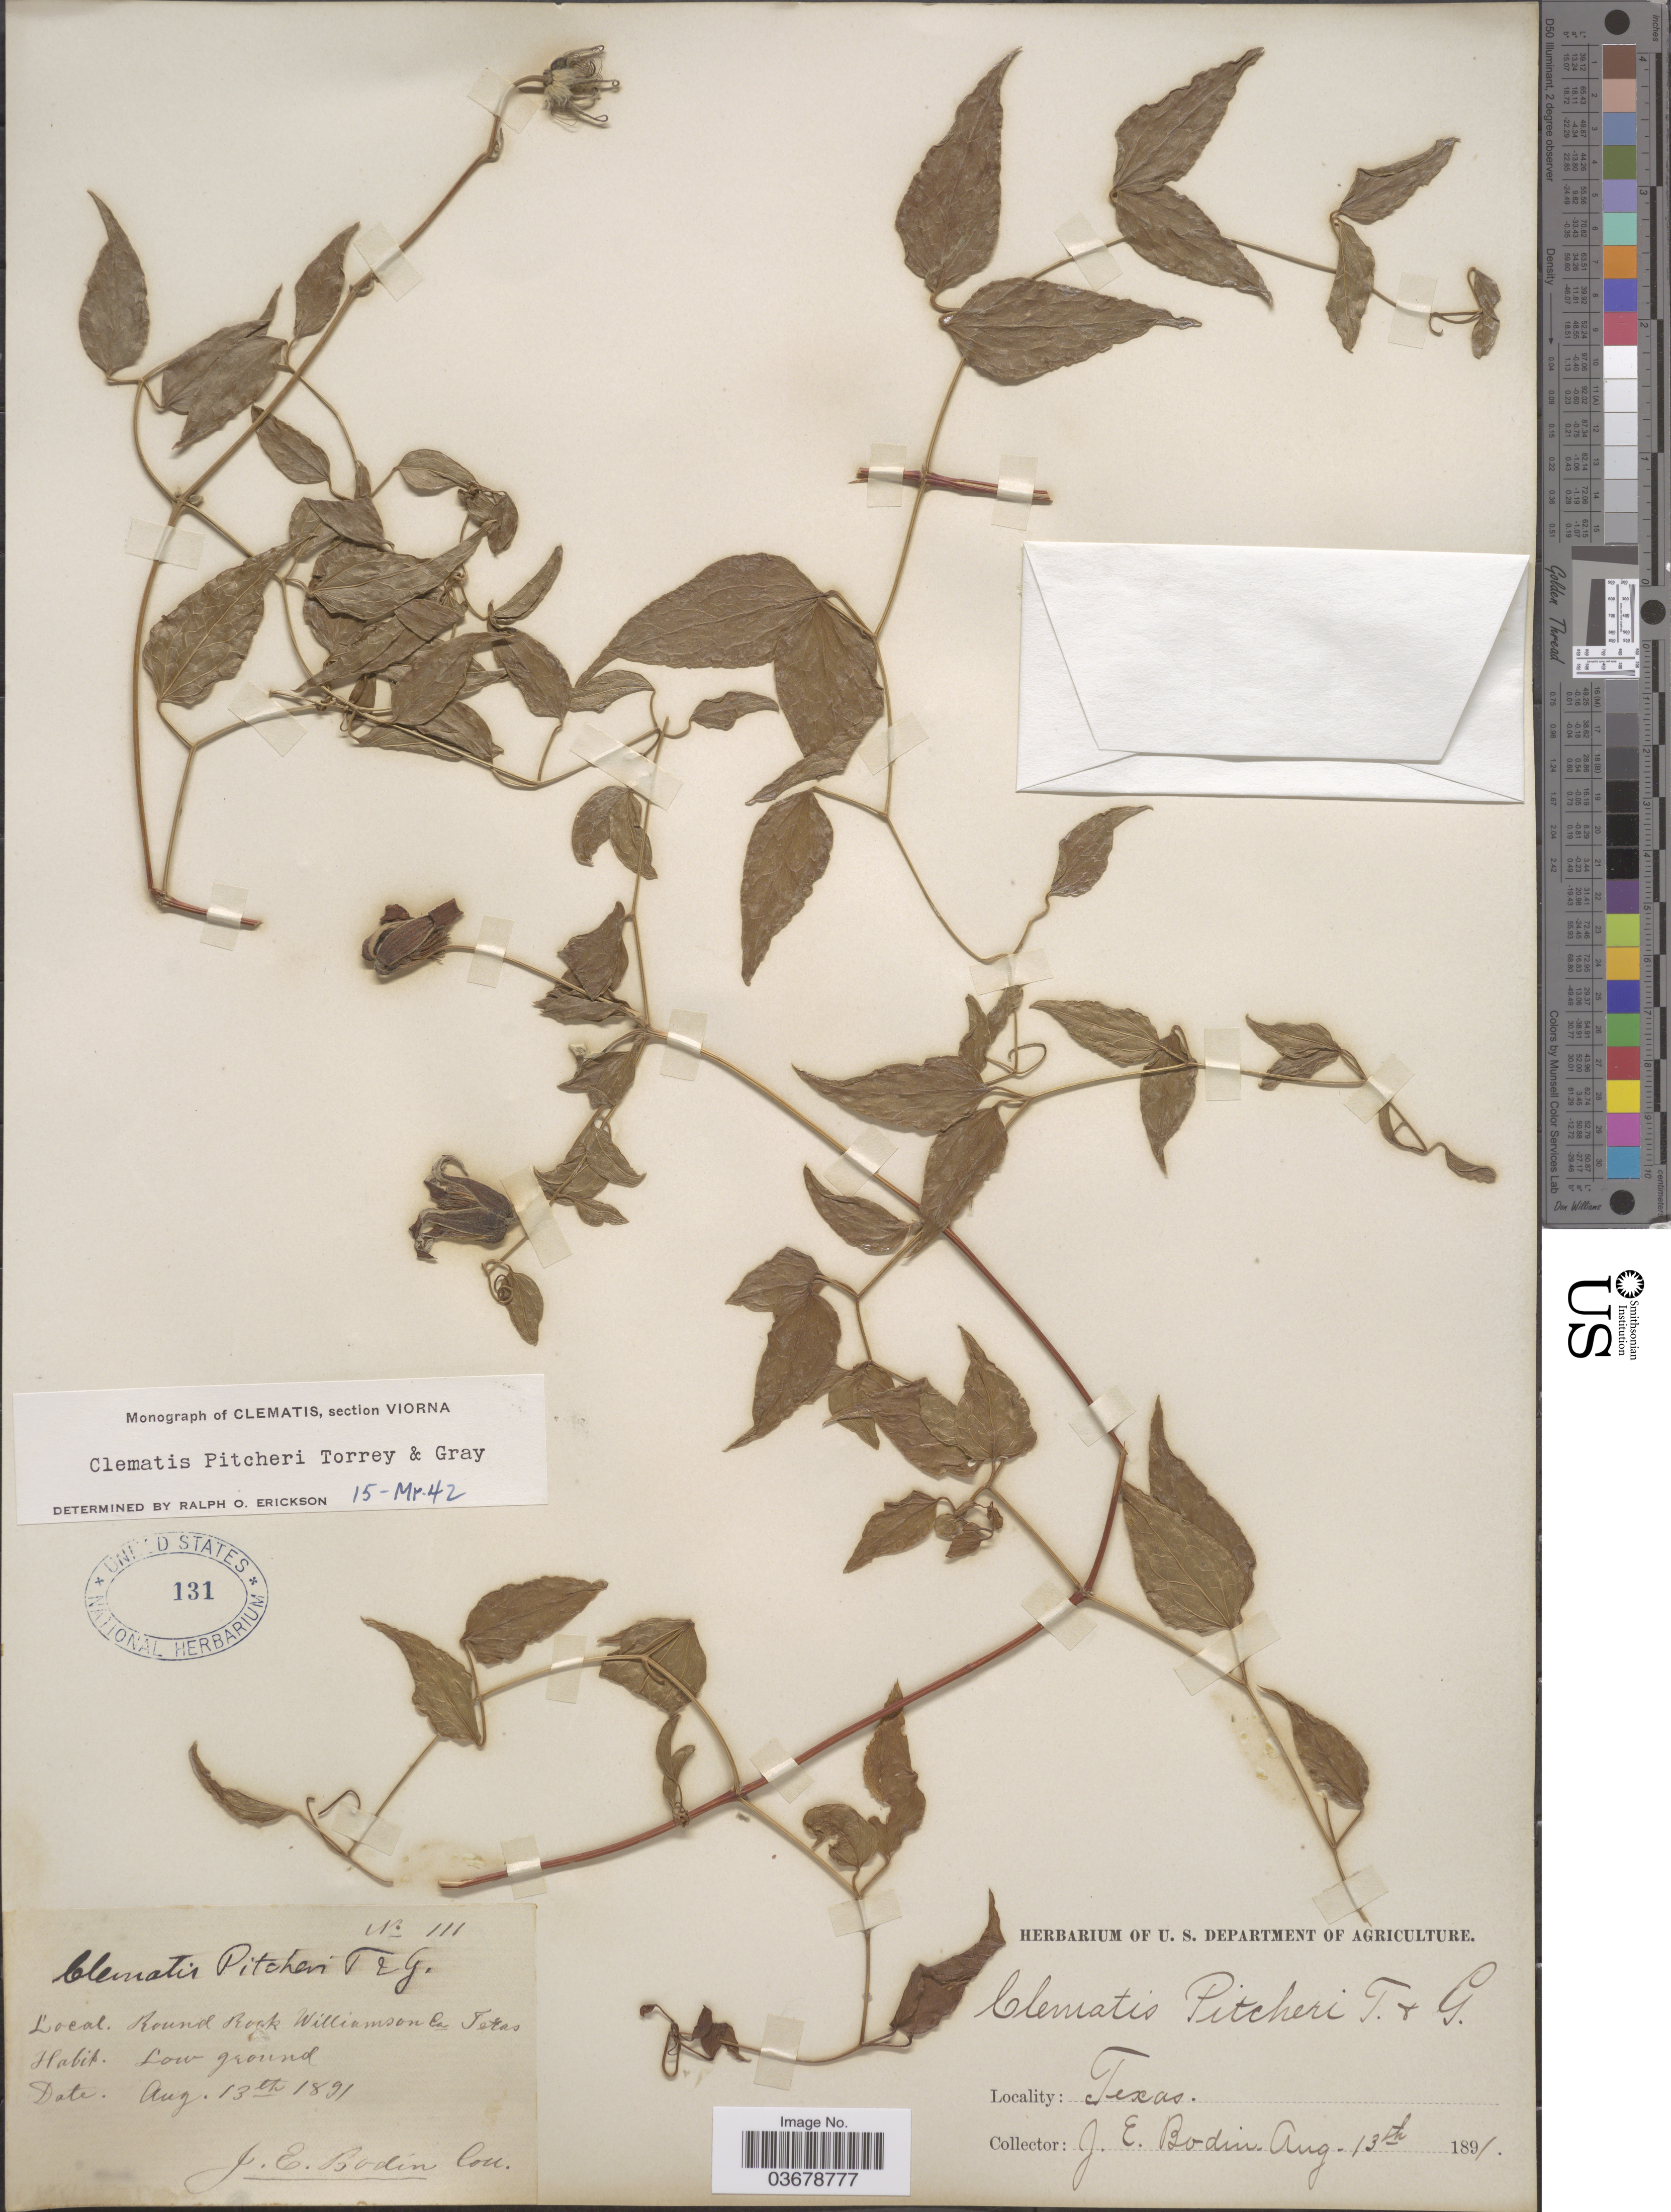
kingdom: Plantae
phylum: Tracheophyta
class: Magnoliopsida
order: Ranunculales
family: Ranunculaceae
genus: Clematis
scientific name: Clematis viorna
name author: L.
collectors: J. E. Bodin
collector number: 111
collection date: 1891-08-13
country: United States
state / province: Texas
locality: Round Rock Williamson Co.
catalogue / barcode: US 131